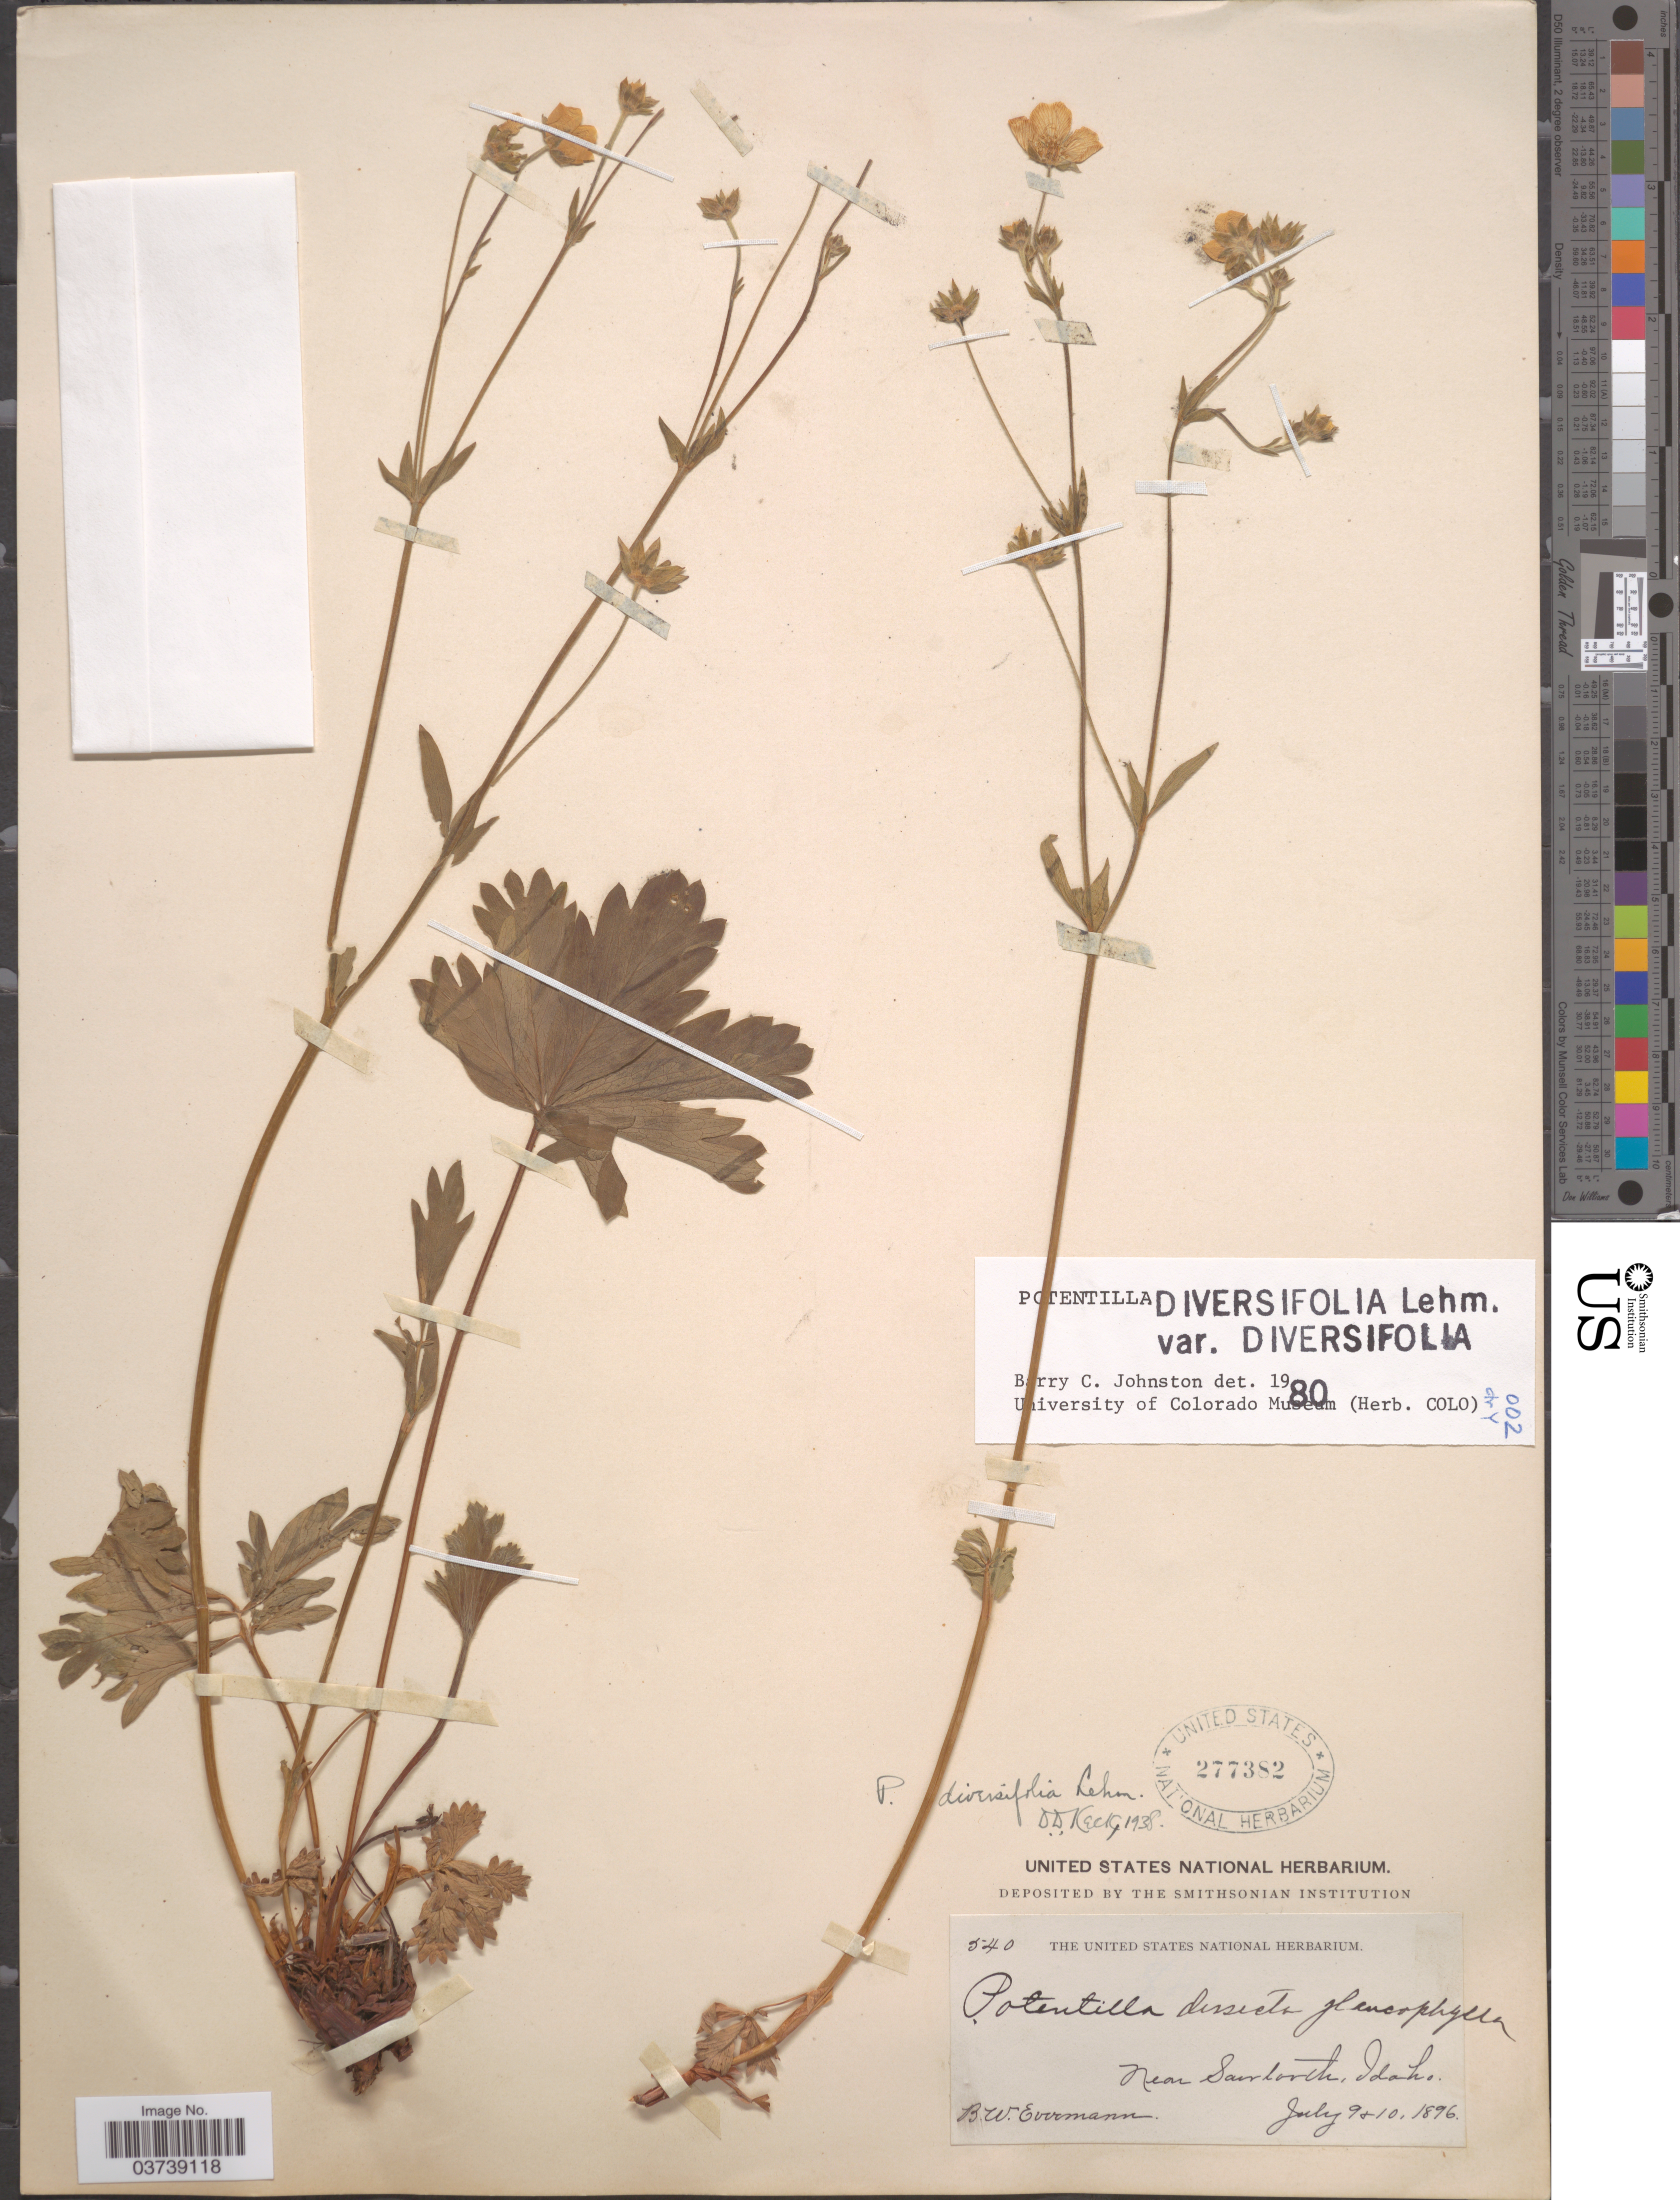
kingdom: Plantae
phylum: Tracheophyta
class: Magnoliopsida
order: Rosales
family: Rosaceae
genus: Potentilla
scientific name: Potentilla diversifolia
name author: Lehm.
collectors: B. W. Evermann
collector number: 540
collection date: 1896-06-09/1896-06-10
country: United States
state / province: Idaho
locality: Near Sawtooth.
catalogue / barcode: US 277382